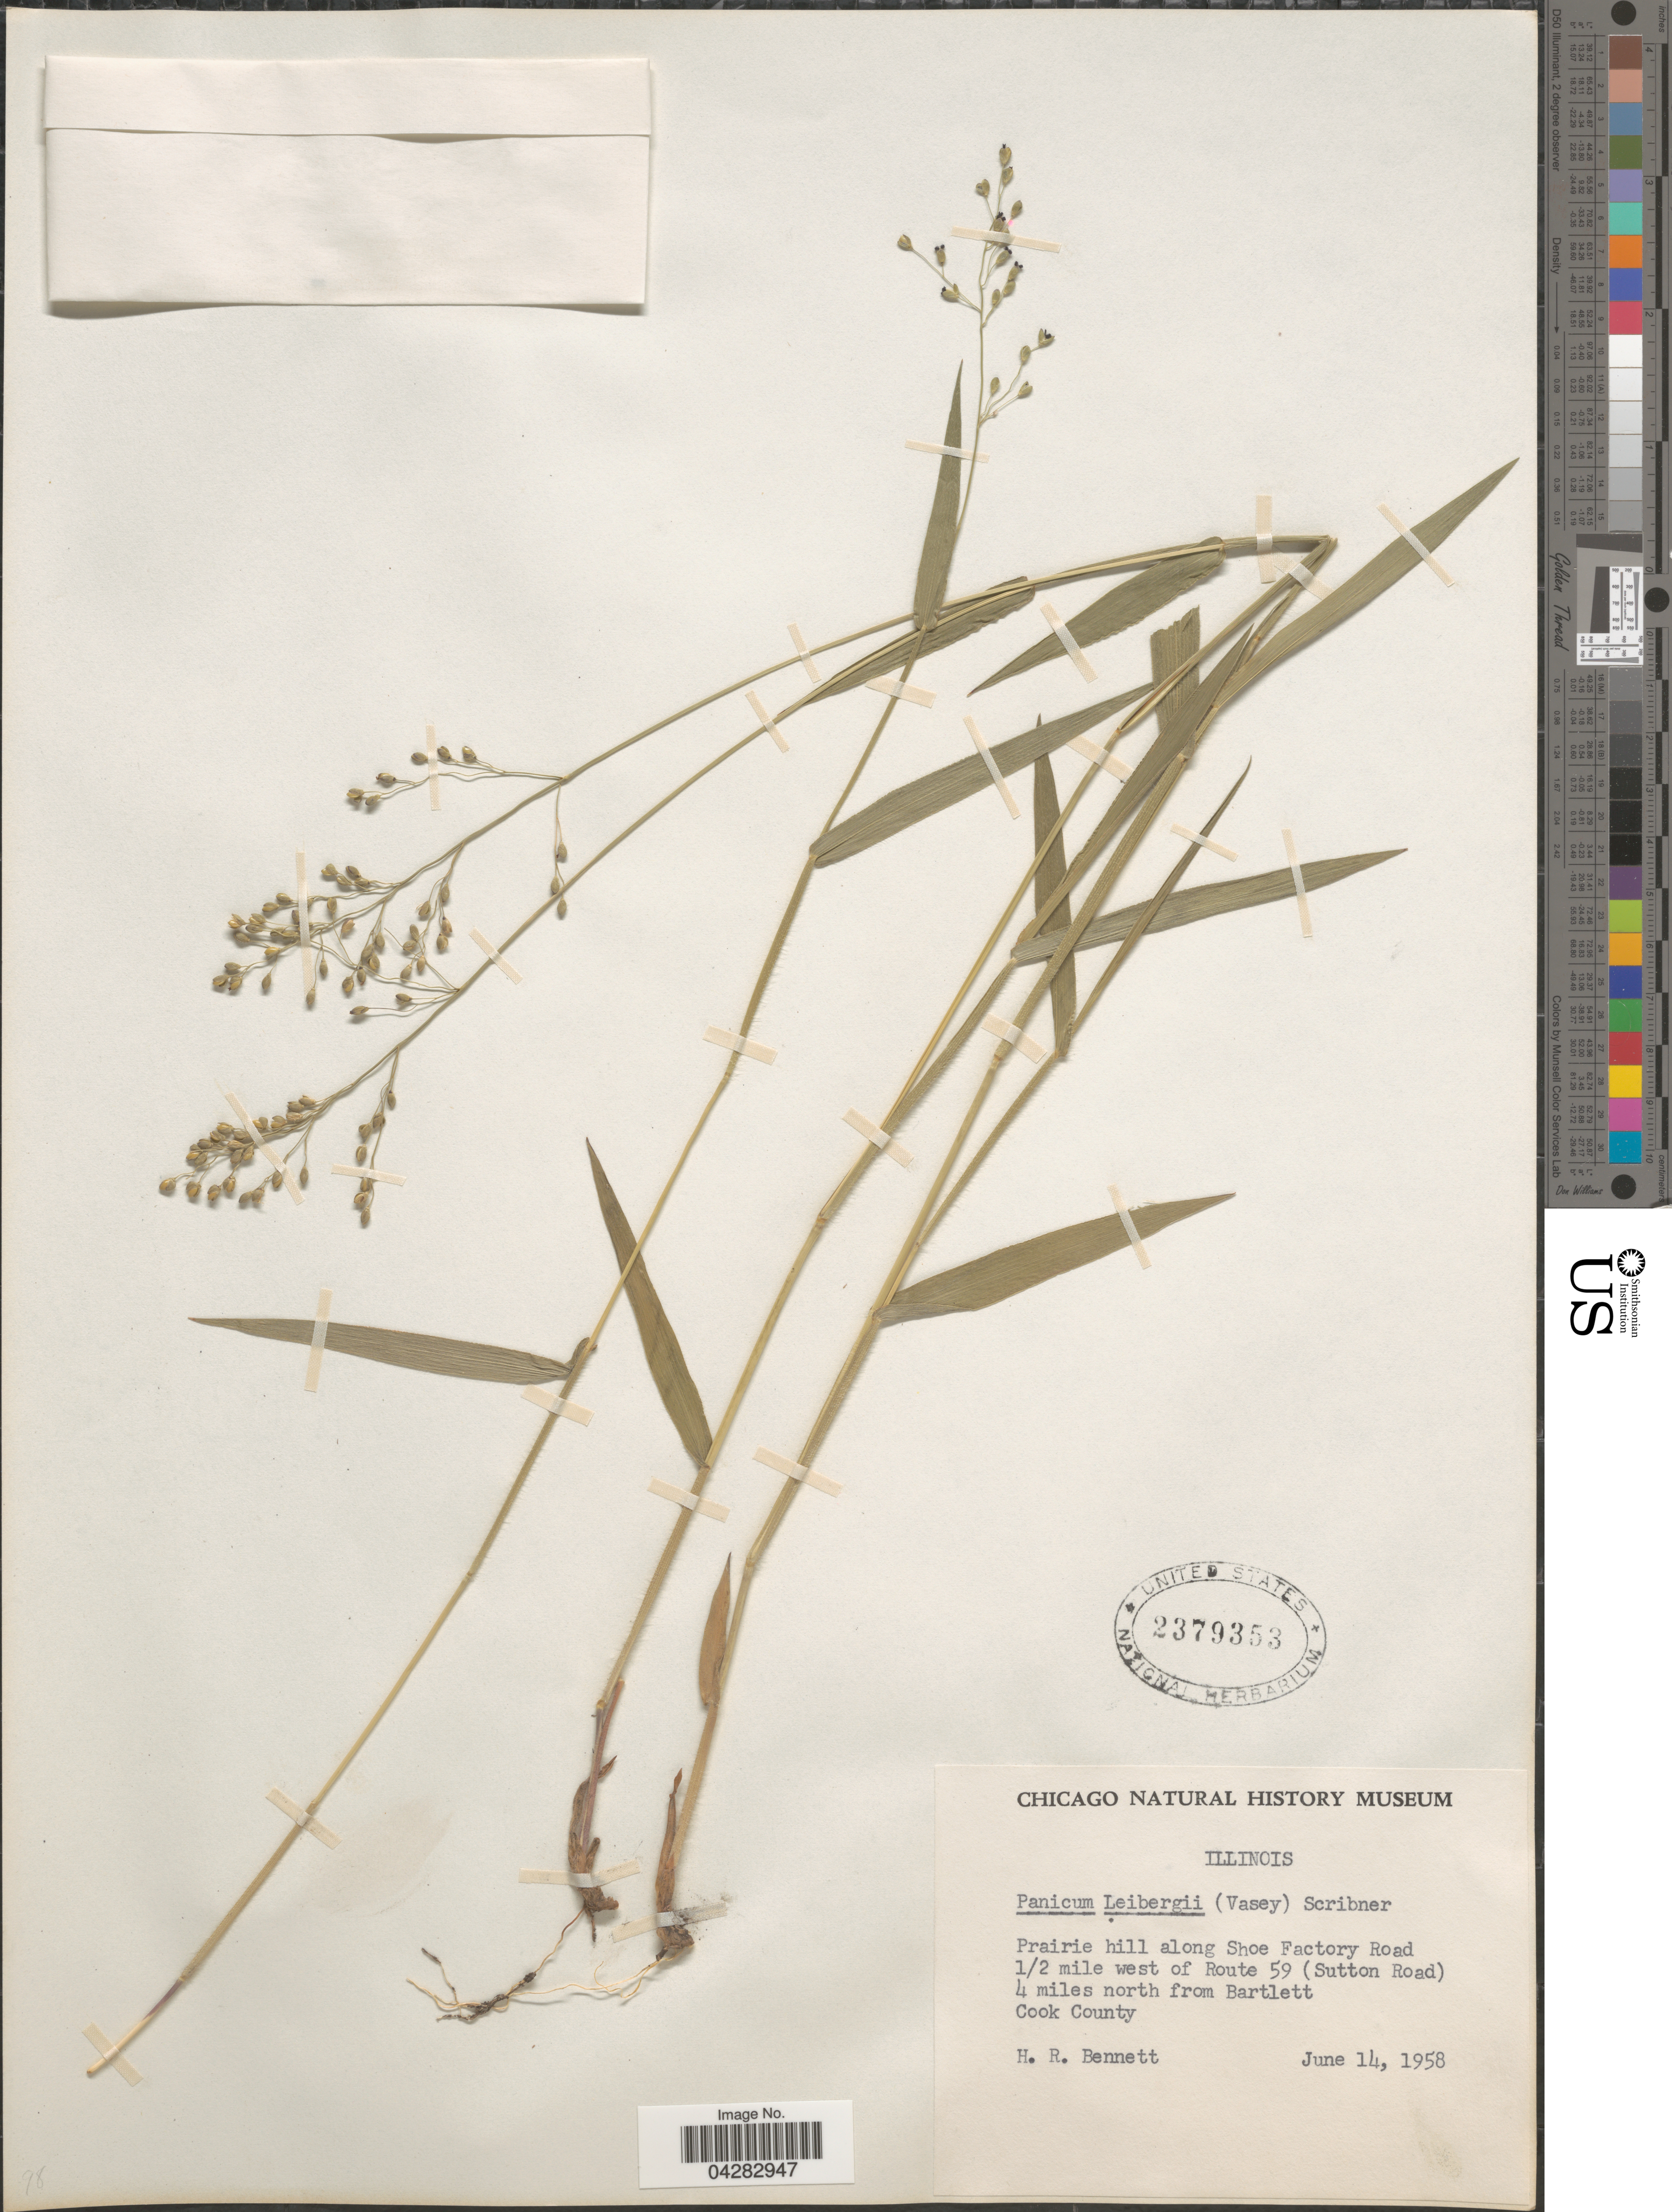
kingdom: Plantae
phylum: Tracheophyta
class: Liliopsida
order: Poales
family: Poaceae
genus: Dichanthelium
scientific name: Dichanthelium leibergii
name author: (Vasey) Gould & C.A. Clark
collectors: H. R. Bennett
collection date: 1958-06-14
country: United States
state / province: Illinois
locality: Prairie hill along Shoe Factory Road ½ mile west of Route 59 (Sutton Road) 4 miles north from Bartlett, Cook County.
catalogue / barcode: US 2379353